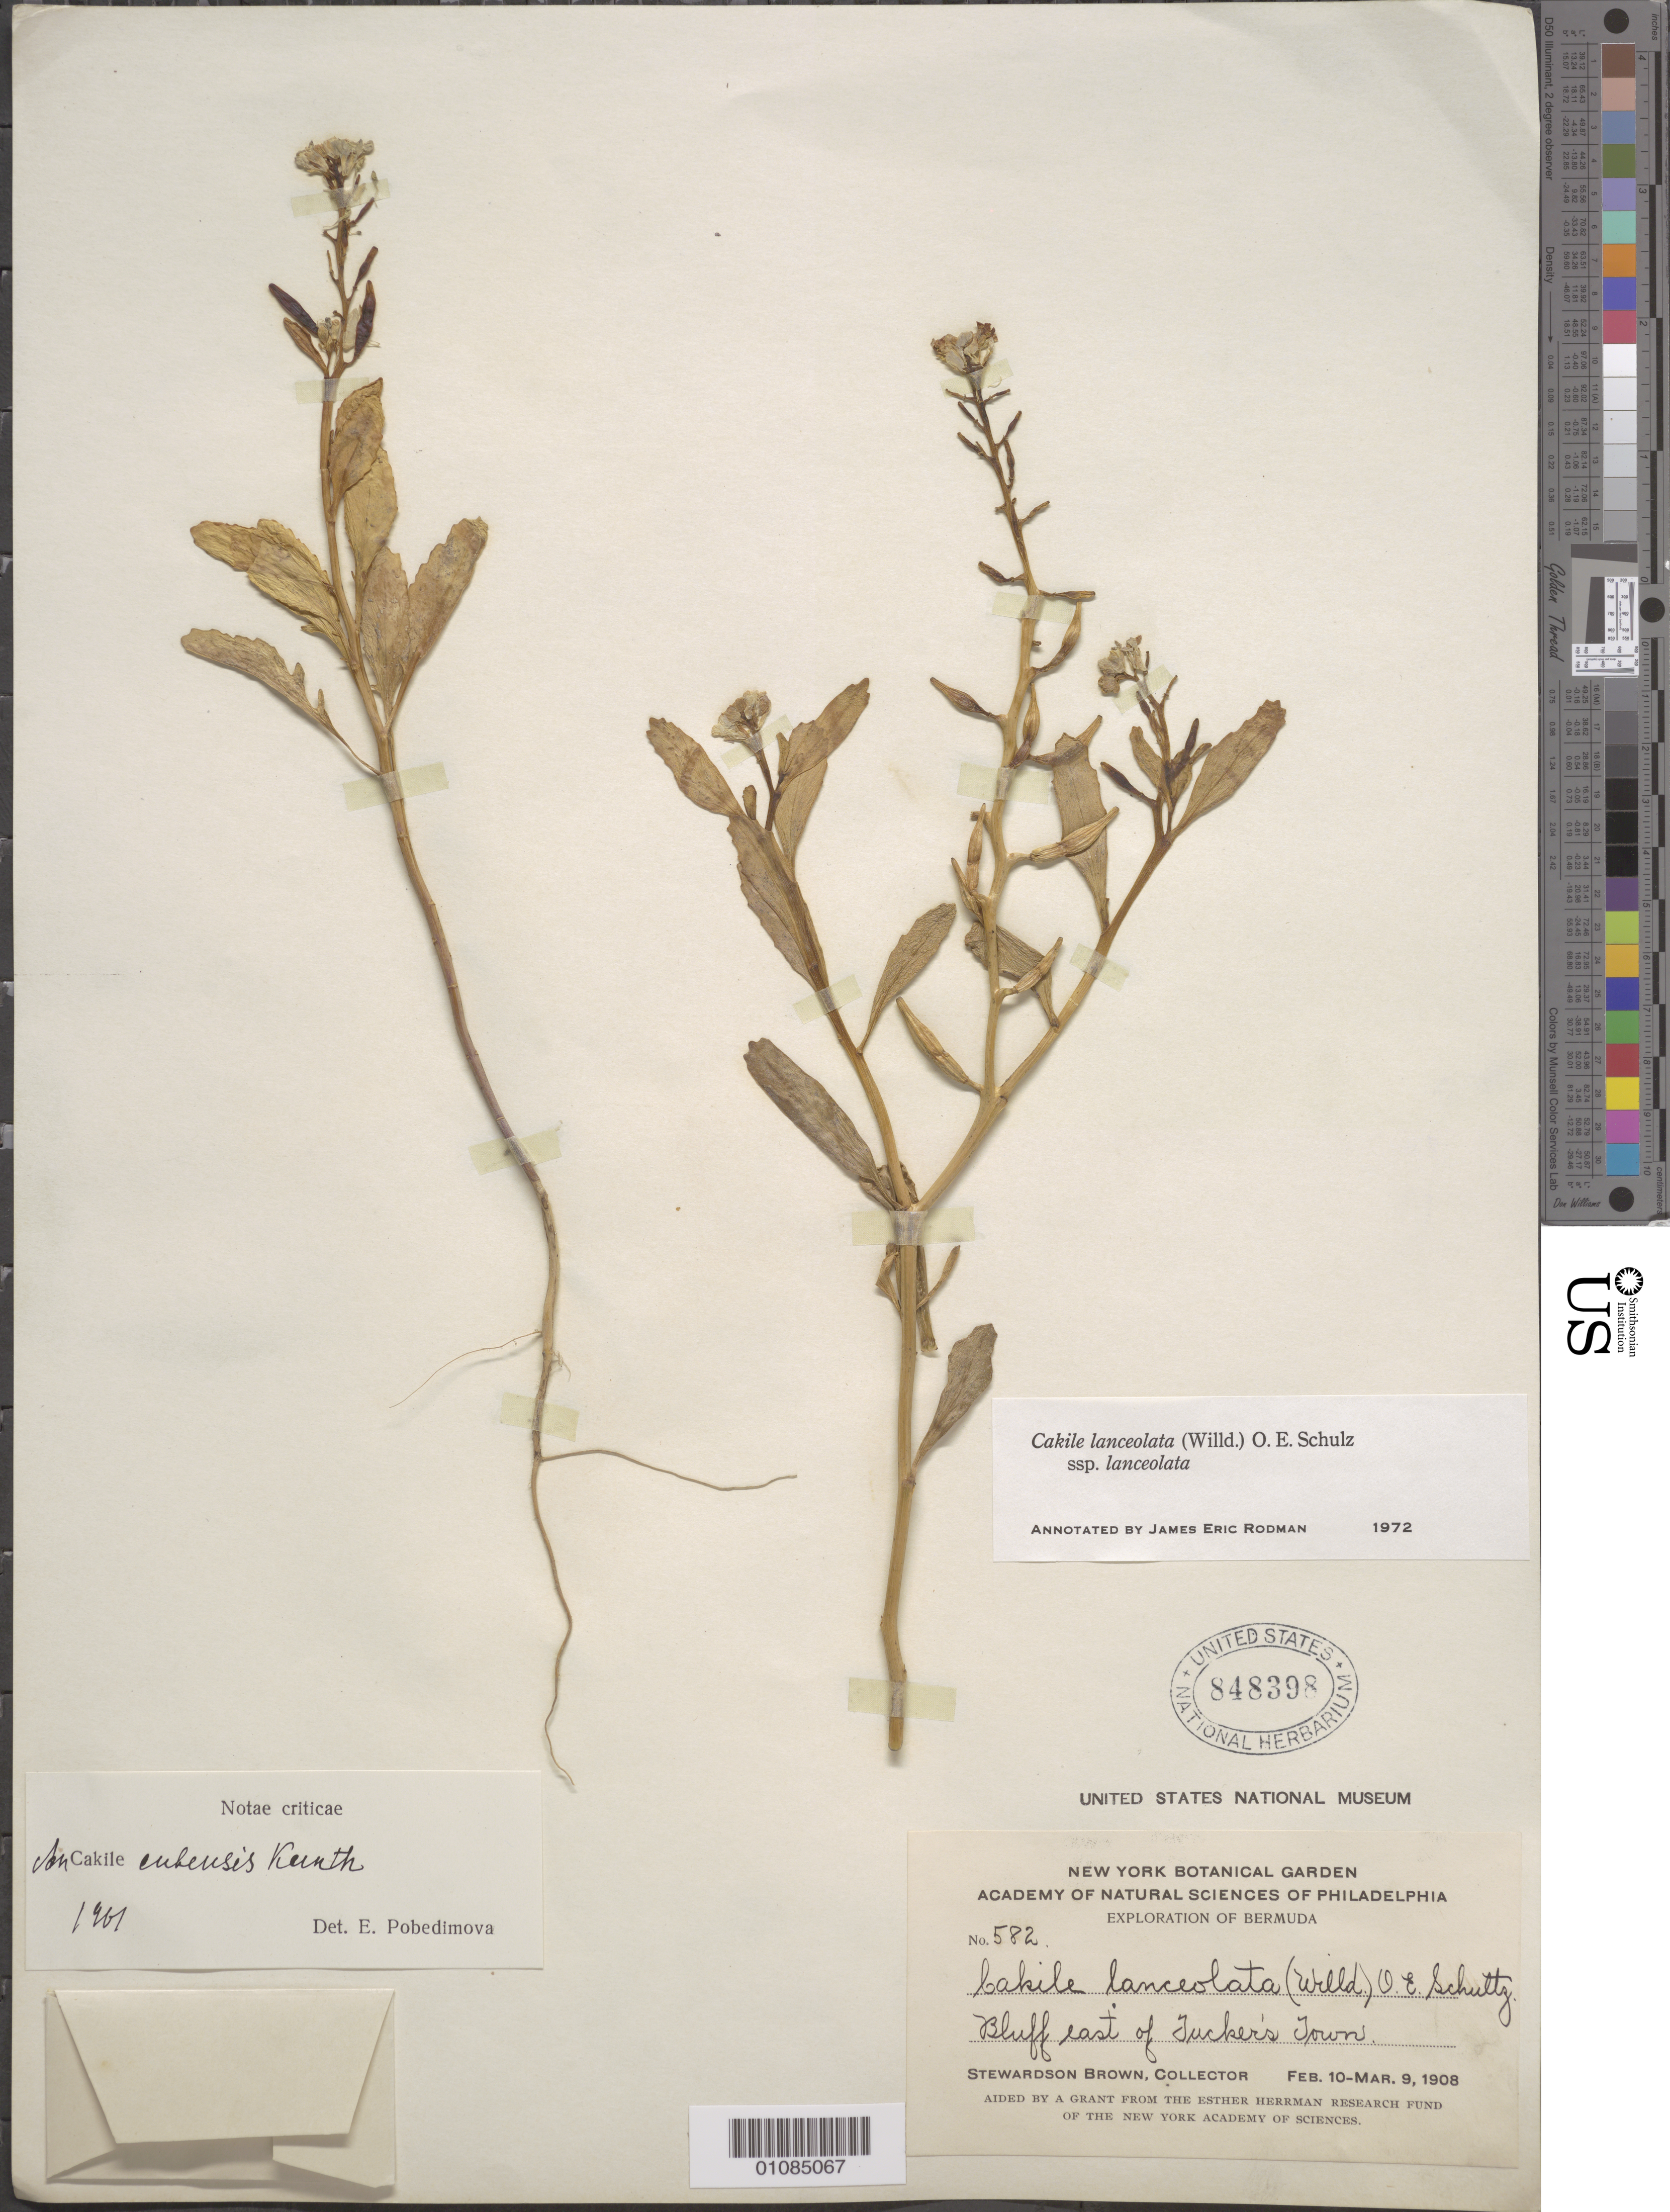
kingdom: Plantae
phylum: Tracheophyta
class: Magnoliopsida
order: Brassicales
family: Brassicaceae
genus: Cakile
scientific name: Cakile lanceolata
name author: (Willd.) O.E. Schulz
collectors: S. Brown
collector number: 582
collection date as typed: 10 Feb 1908 to 09 Mar 1908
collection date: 1908-02-10/1908-03-09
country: Bermuda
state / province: St. George's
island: Bermuda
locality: Bluff E of Tucker's Town.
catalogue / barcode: US 848398